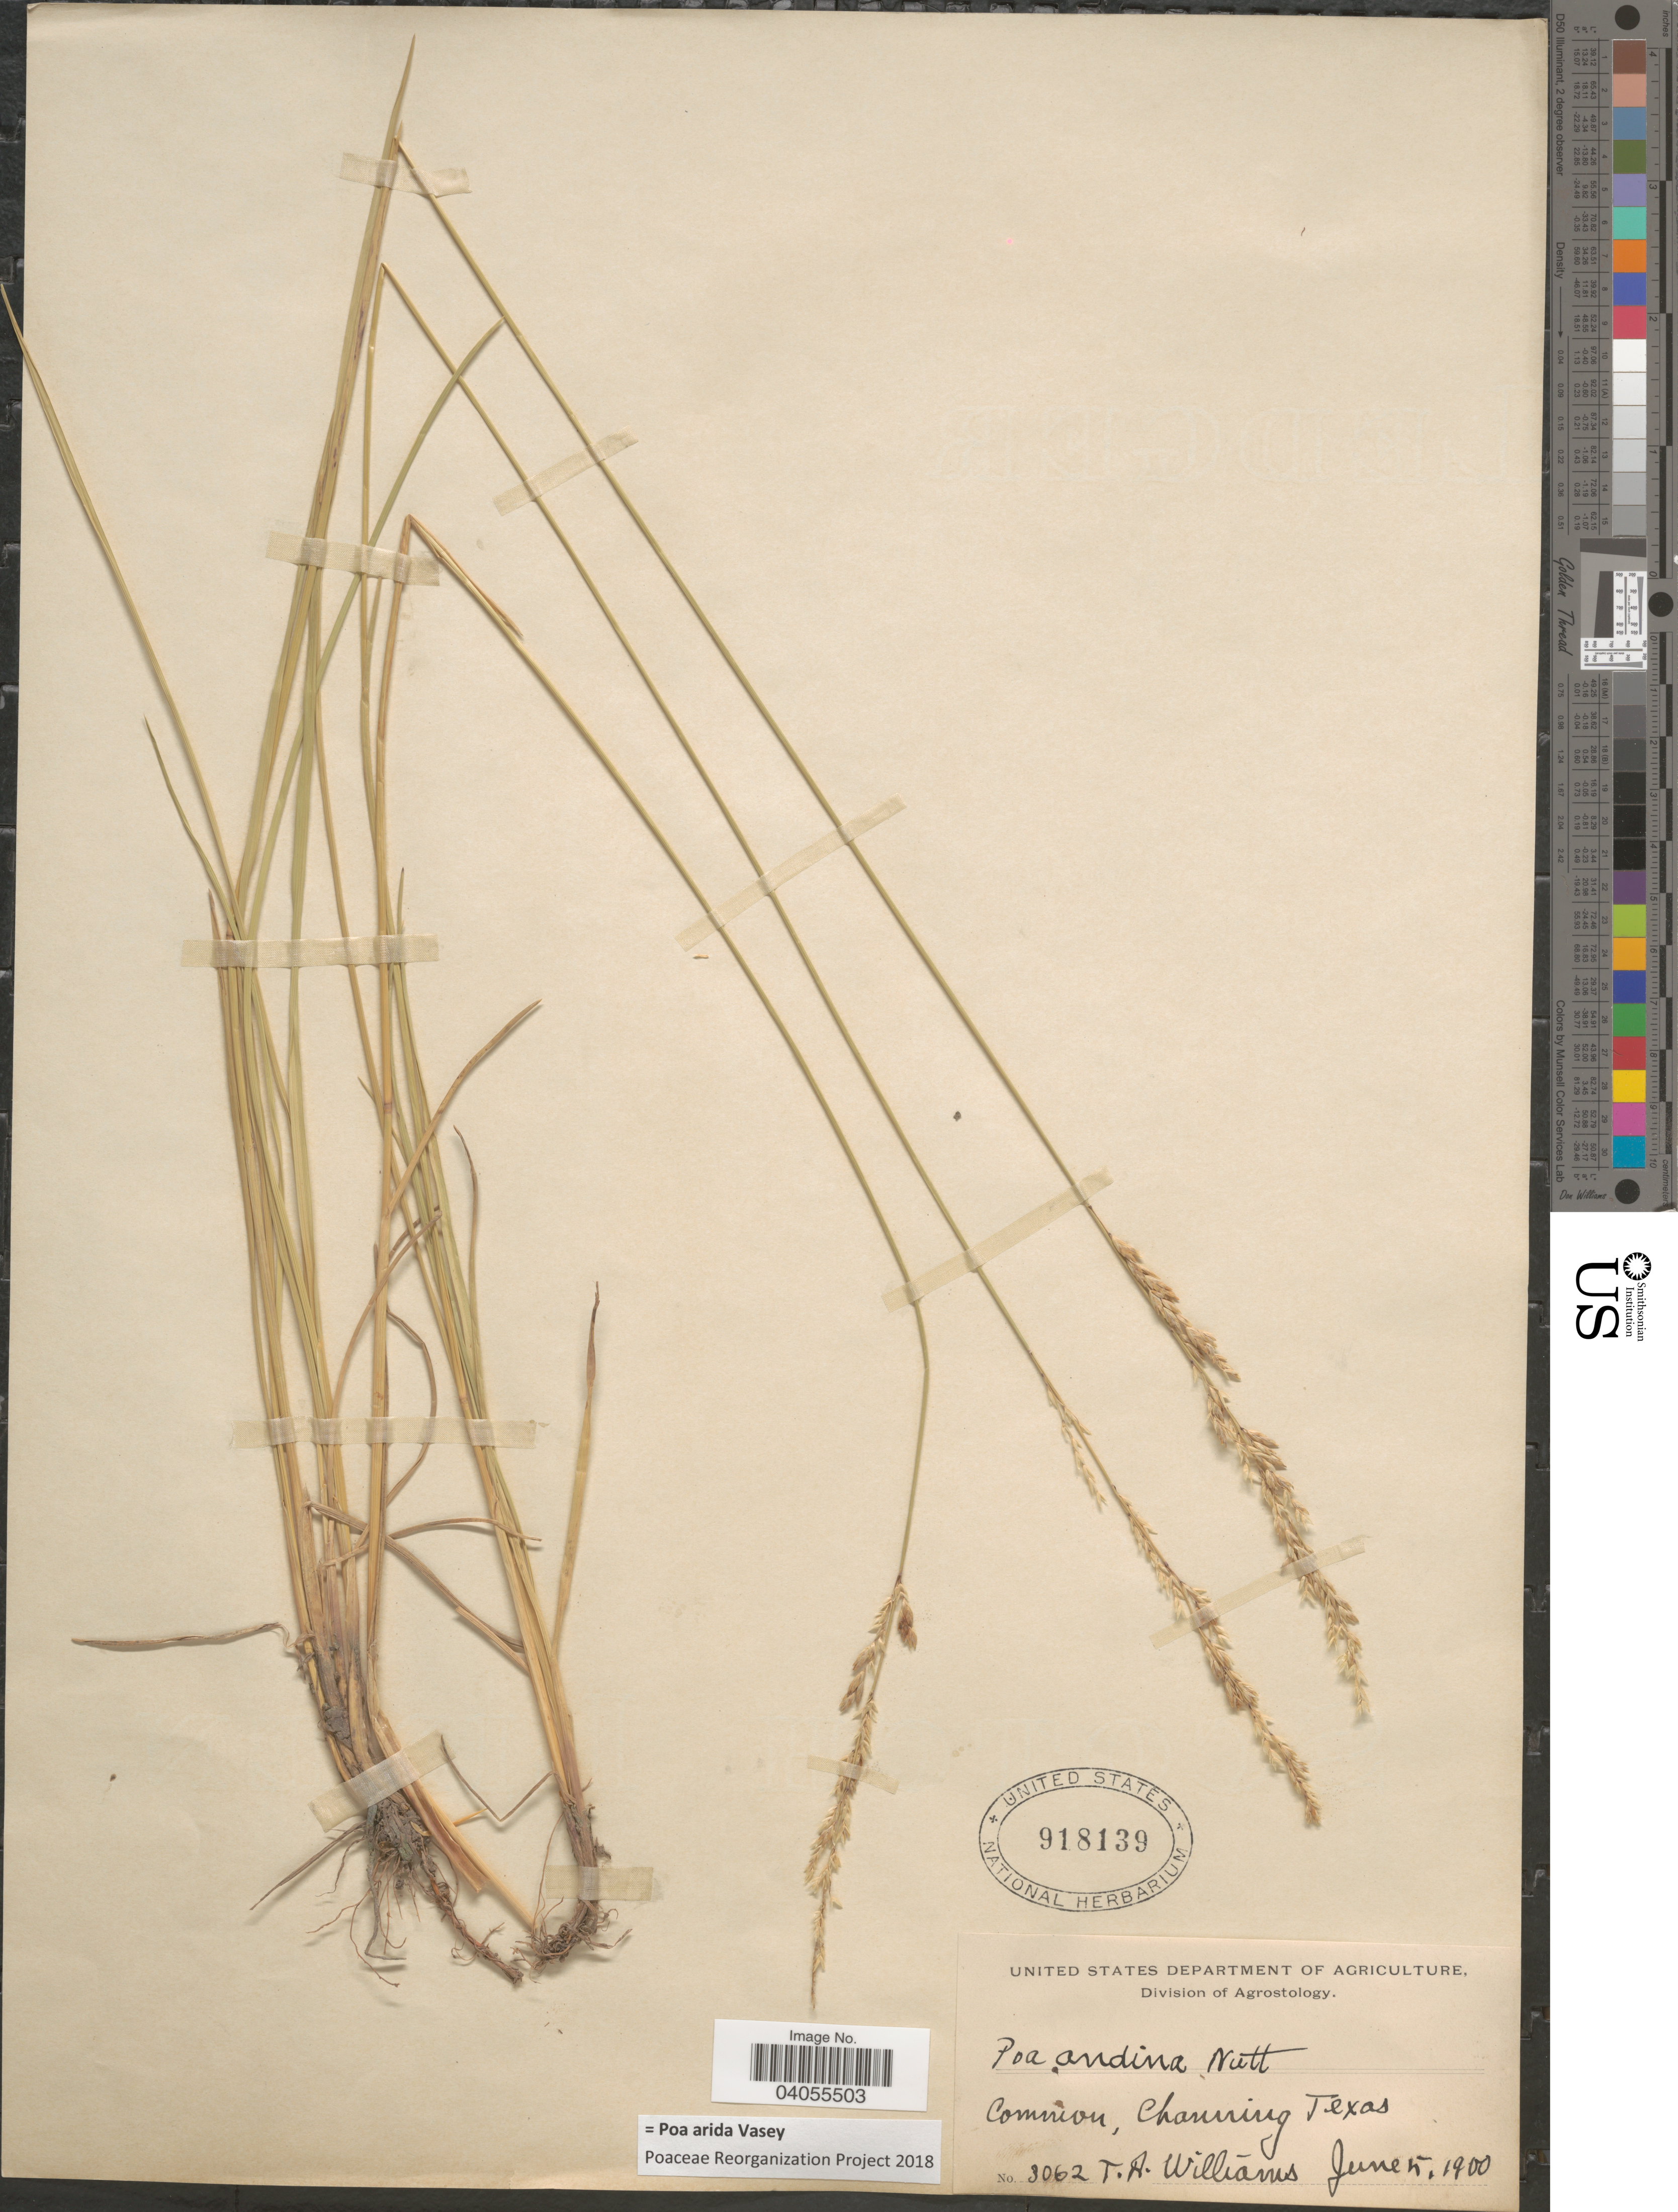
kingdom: Plantae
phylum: Tracheophyta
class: Liliopsida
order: Poales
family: Poaceae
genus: Poa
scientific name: Poa arida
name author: Vasey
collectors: T. Williams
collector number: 3062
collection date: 1900-06-05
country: United States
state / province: Texas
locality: Common, Channing Texas.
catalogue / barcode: US 918139